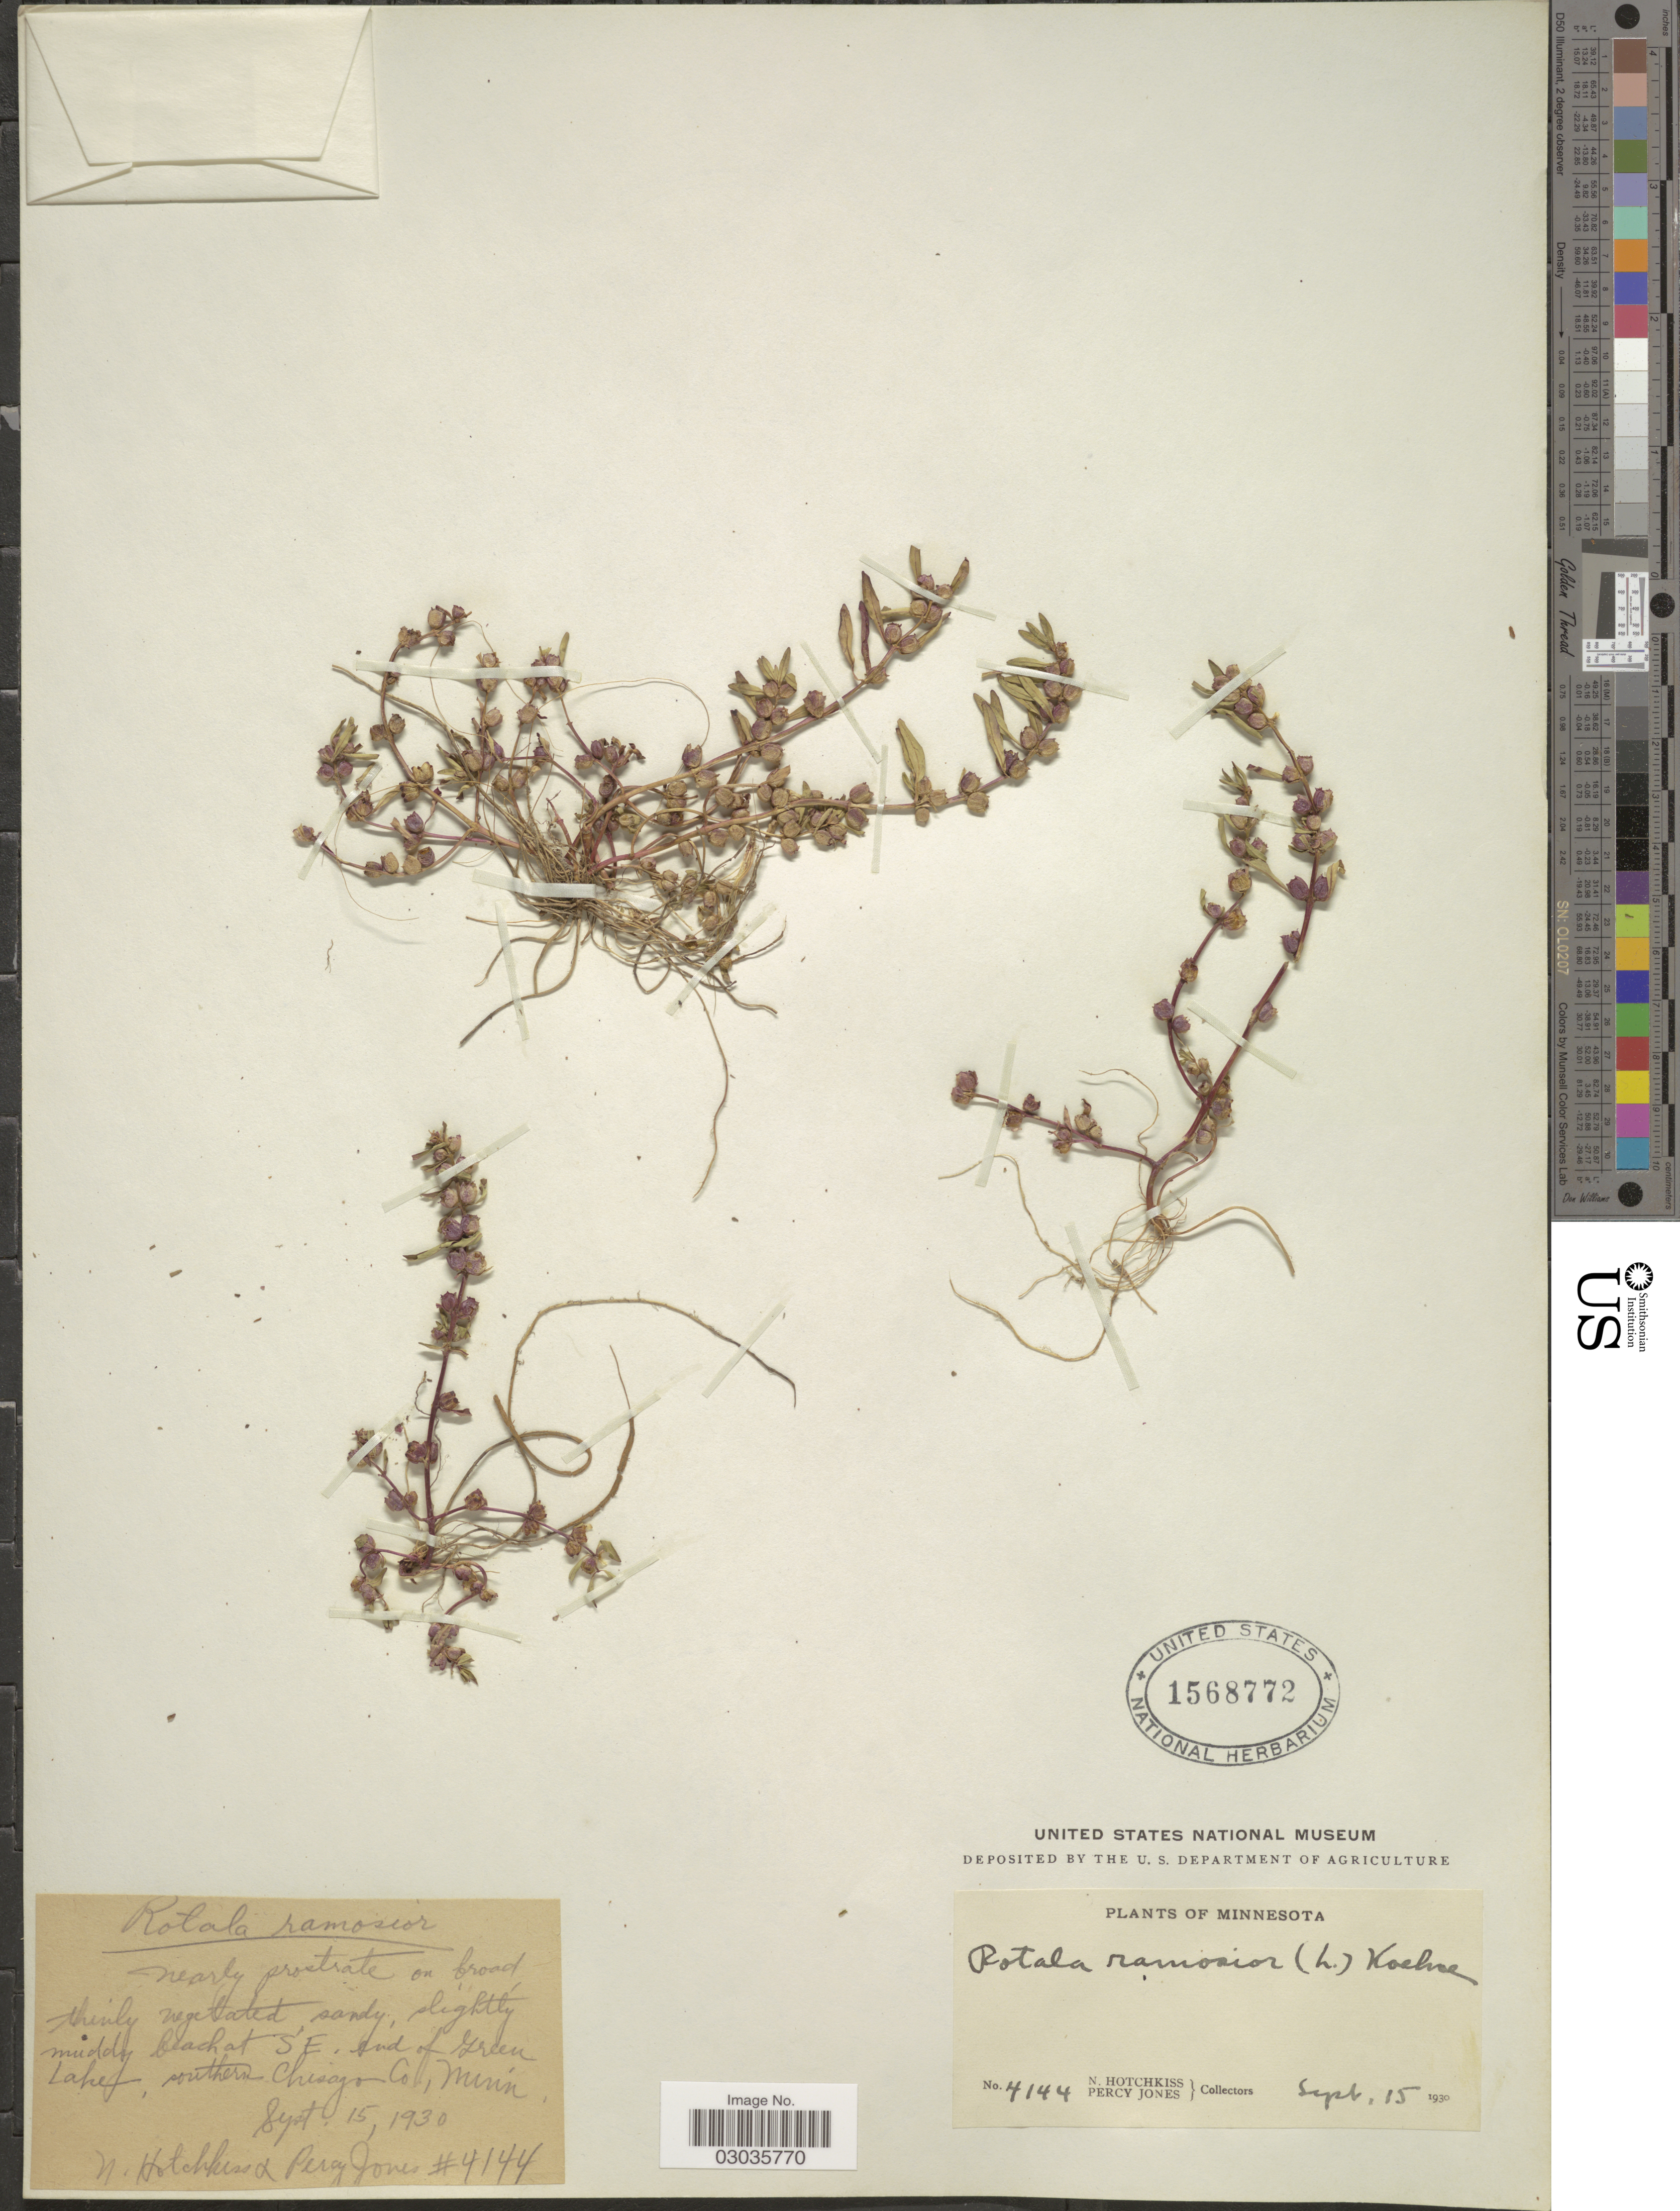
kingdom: Plantae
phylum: Tracheophyta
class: Magnoliopsida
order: Myrtales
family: Lythraceae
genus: Rotala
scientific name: Rotala ramosior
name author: (L.) Koehne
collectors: N. Hotchkiss & P. Jones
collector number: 4144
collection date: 1930-09-15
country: United States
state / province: Minnesota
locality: Slightly muddy beach at SE. end of Green Lake, southern Chisago Co.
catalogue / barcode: US 1568772